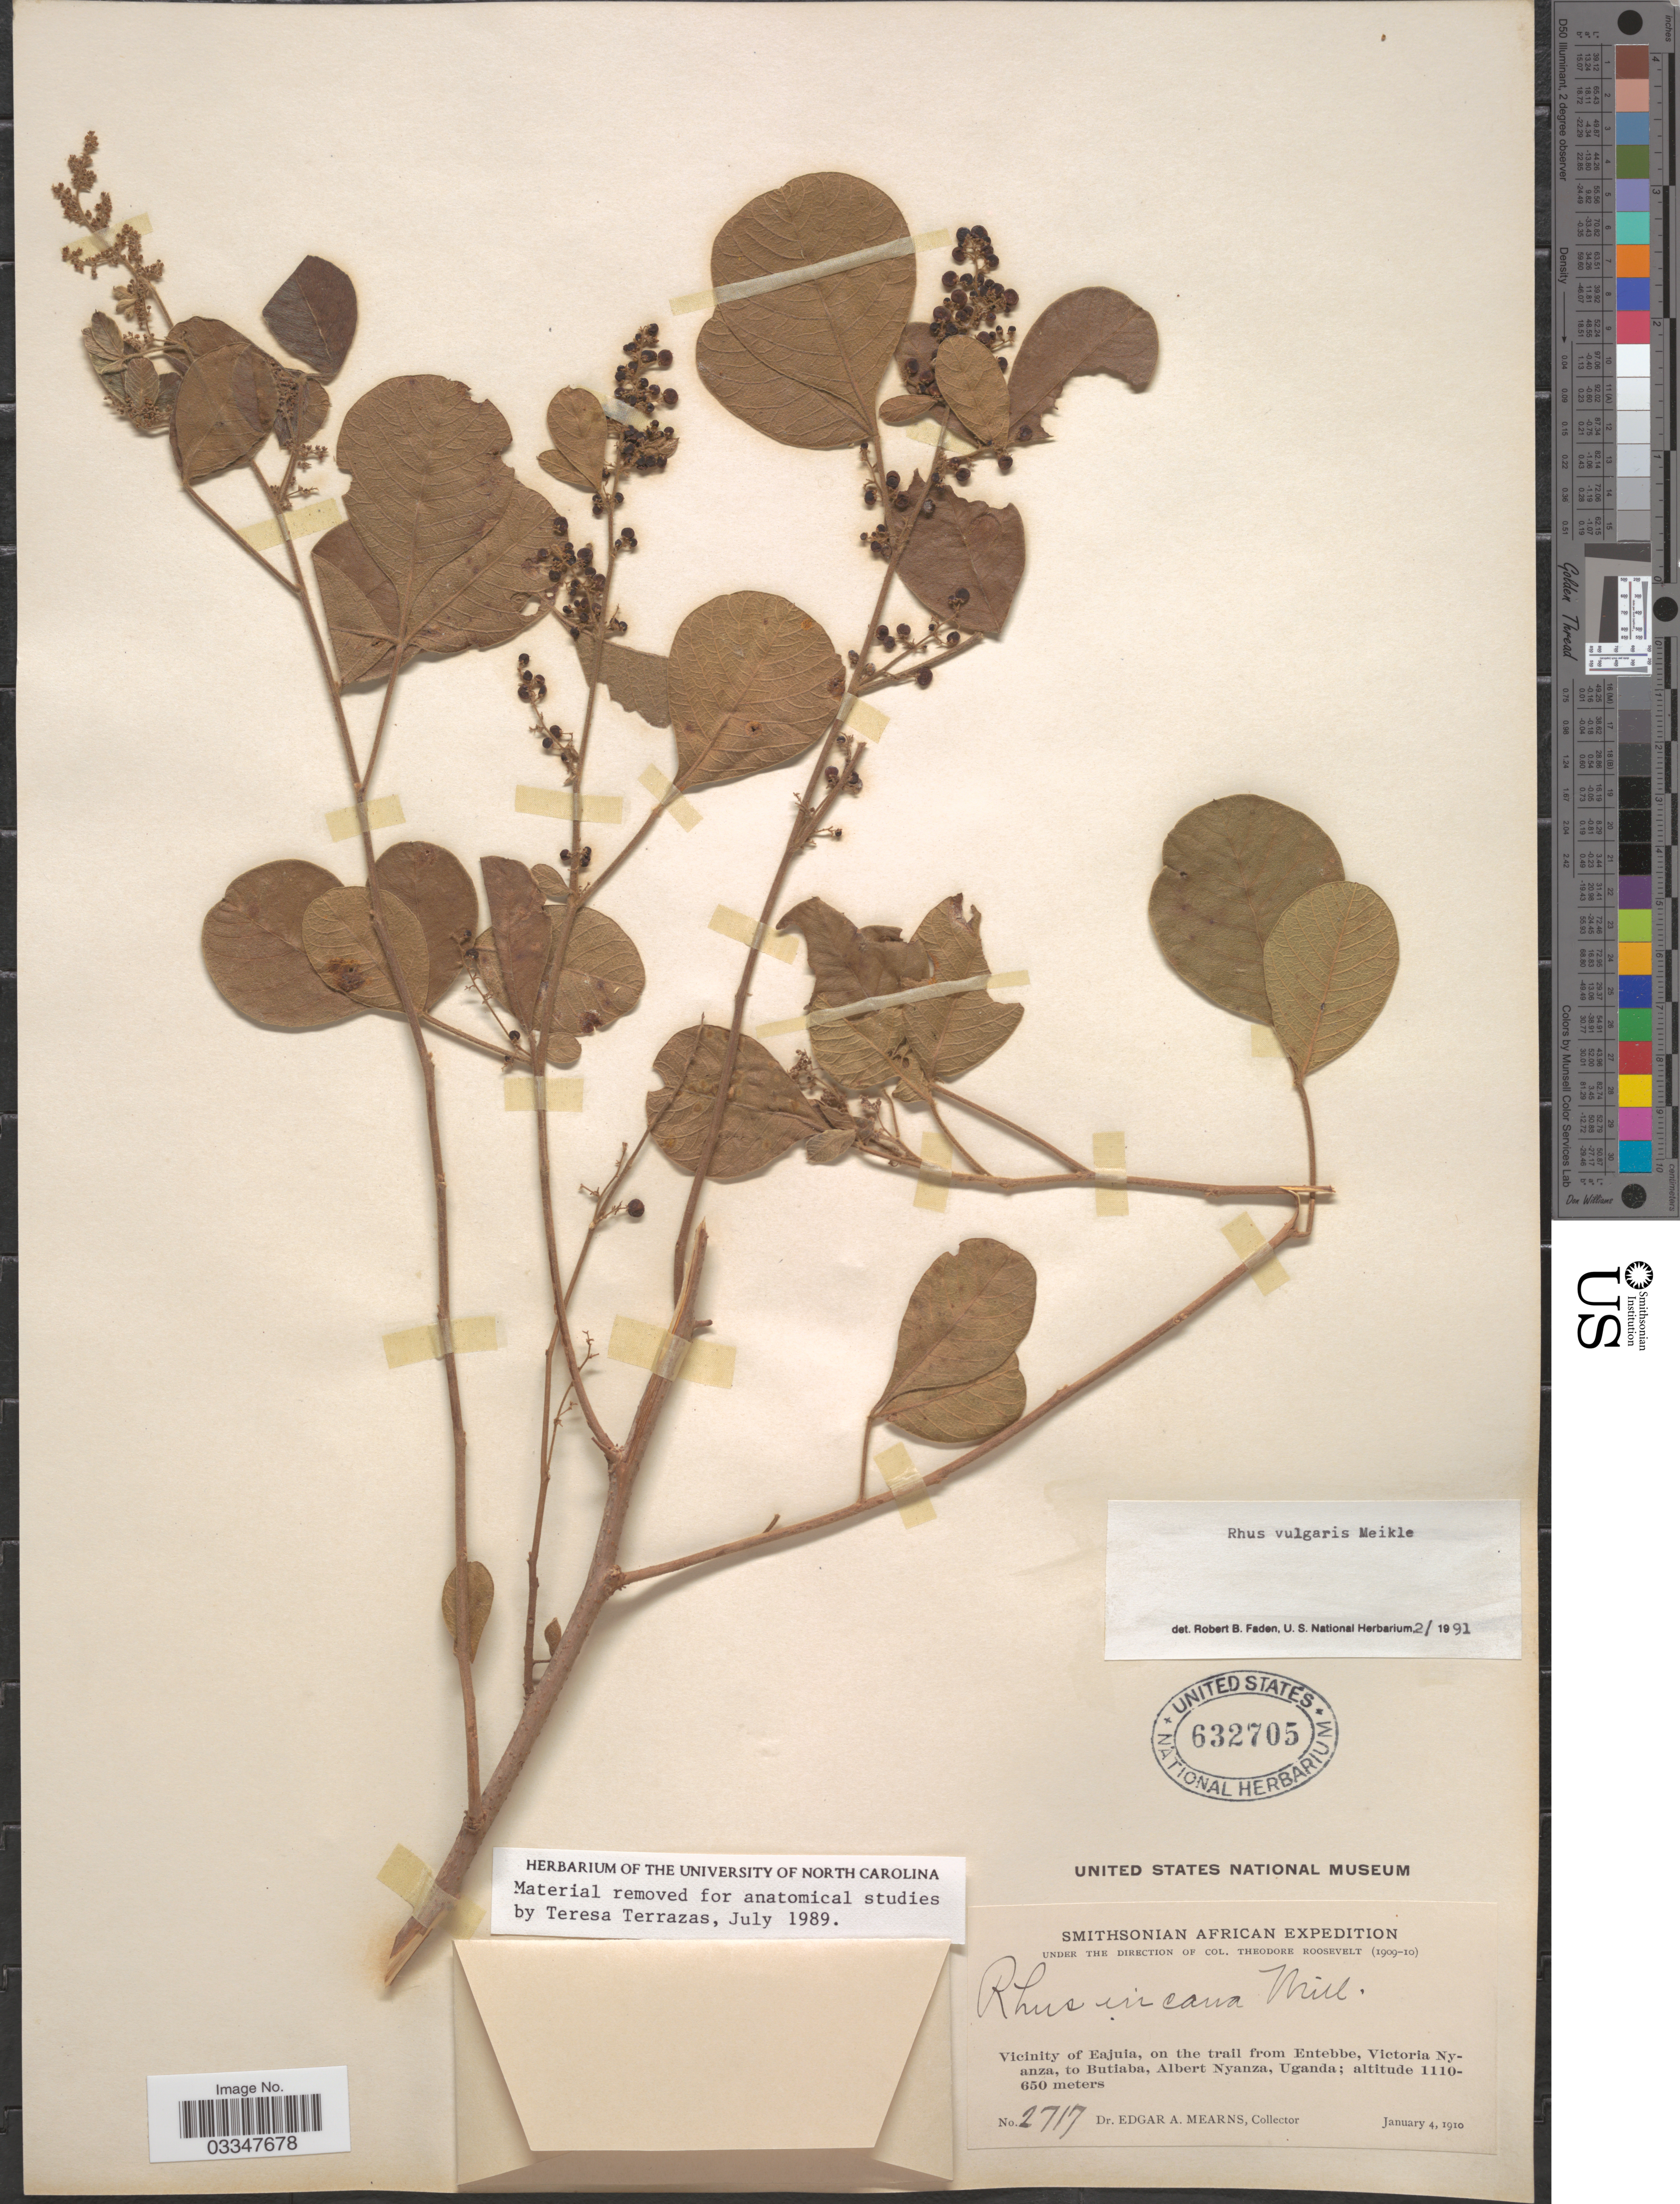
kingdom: Plantae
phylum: Tracheophyta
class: Magnoliopsida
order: Sapindales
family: Anacardiaceae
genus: Rhus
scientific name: Rhus vulgaris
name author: Meikle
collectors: E. A. Mearns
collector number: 2717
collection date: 1910-01-04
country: Uganda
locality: Vicinity of Eajuia, on the trail from Entebbe, Victoria Nyanza, to Butiaba, Albert Nyanza.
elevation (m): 650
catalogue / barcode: US 632705